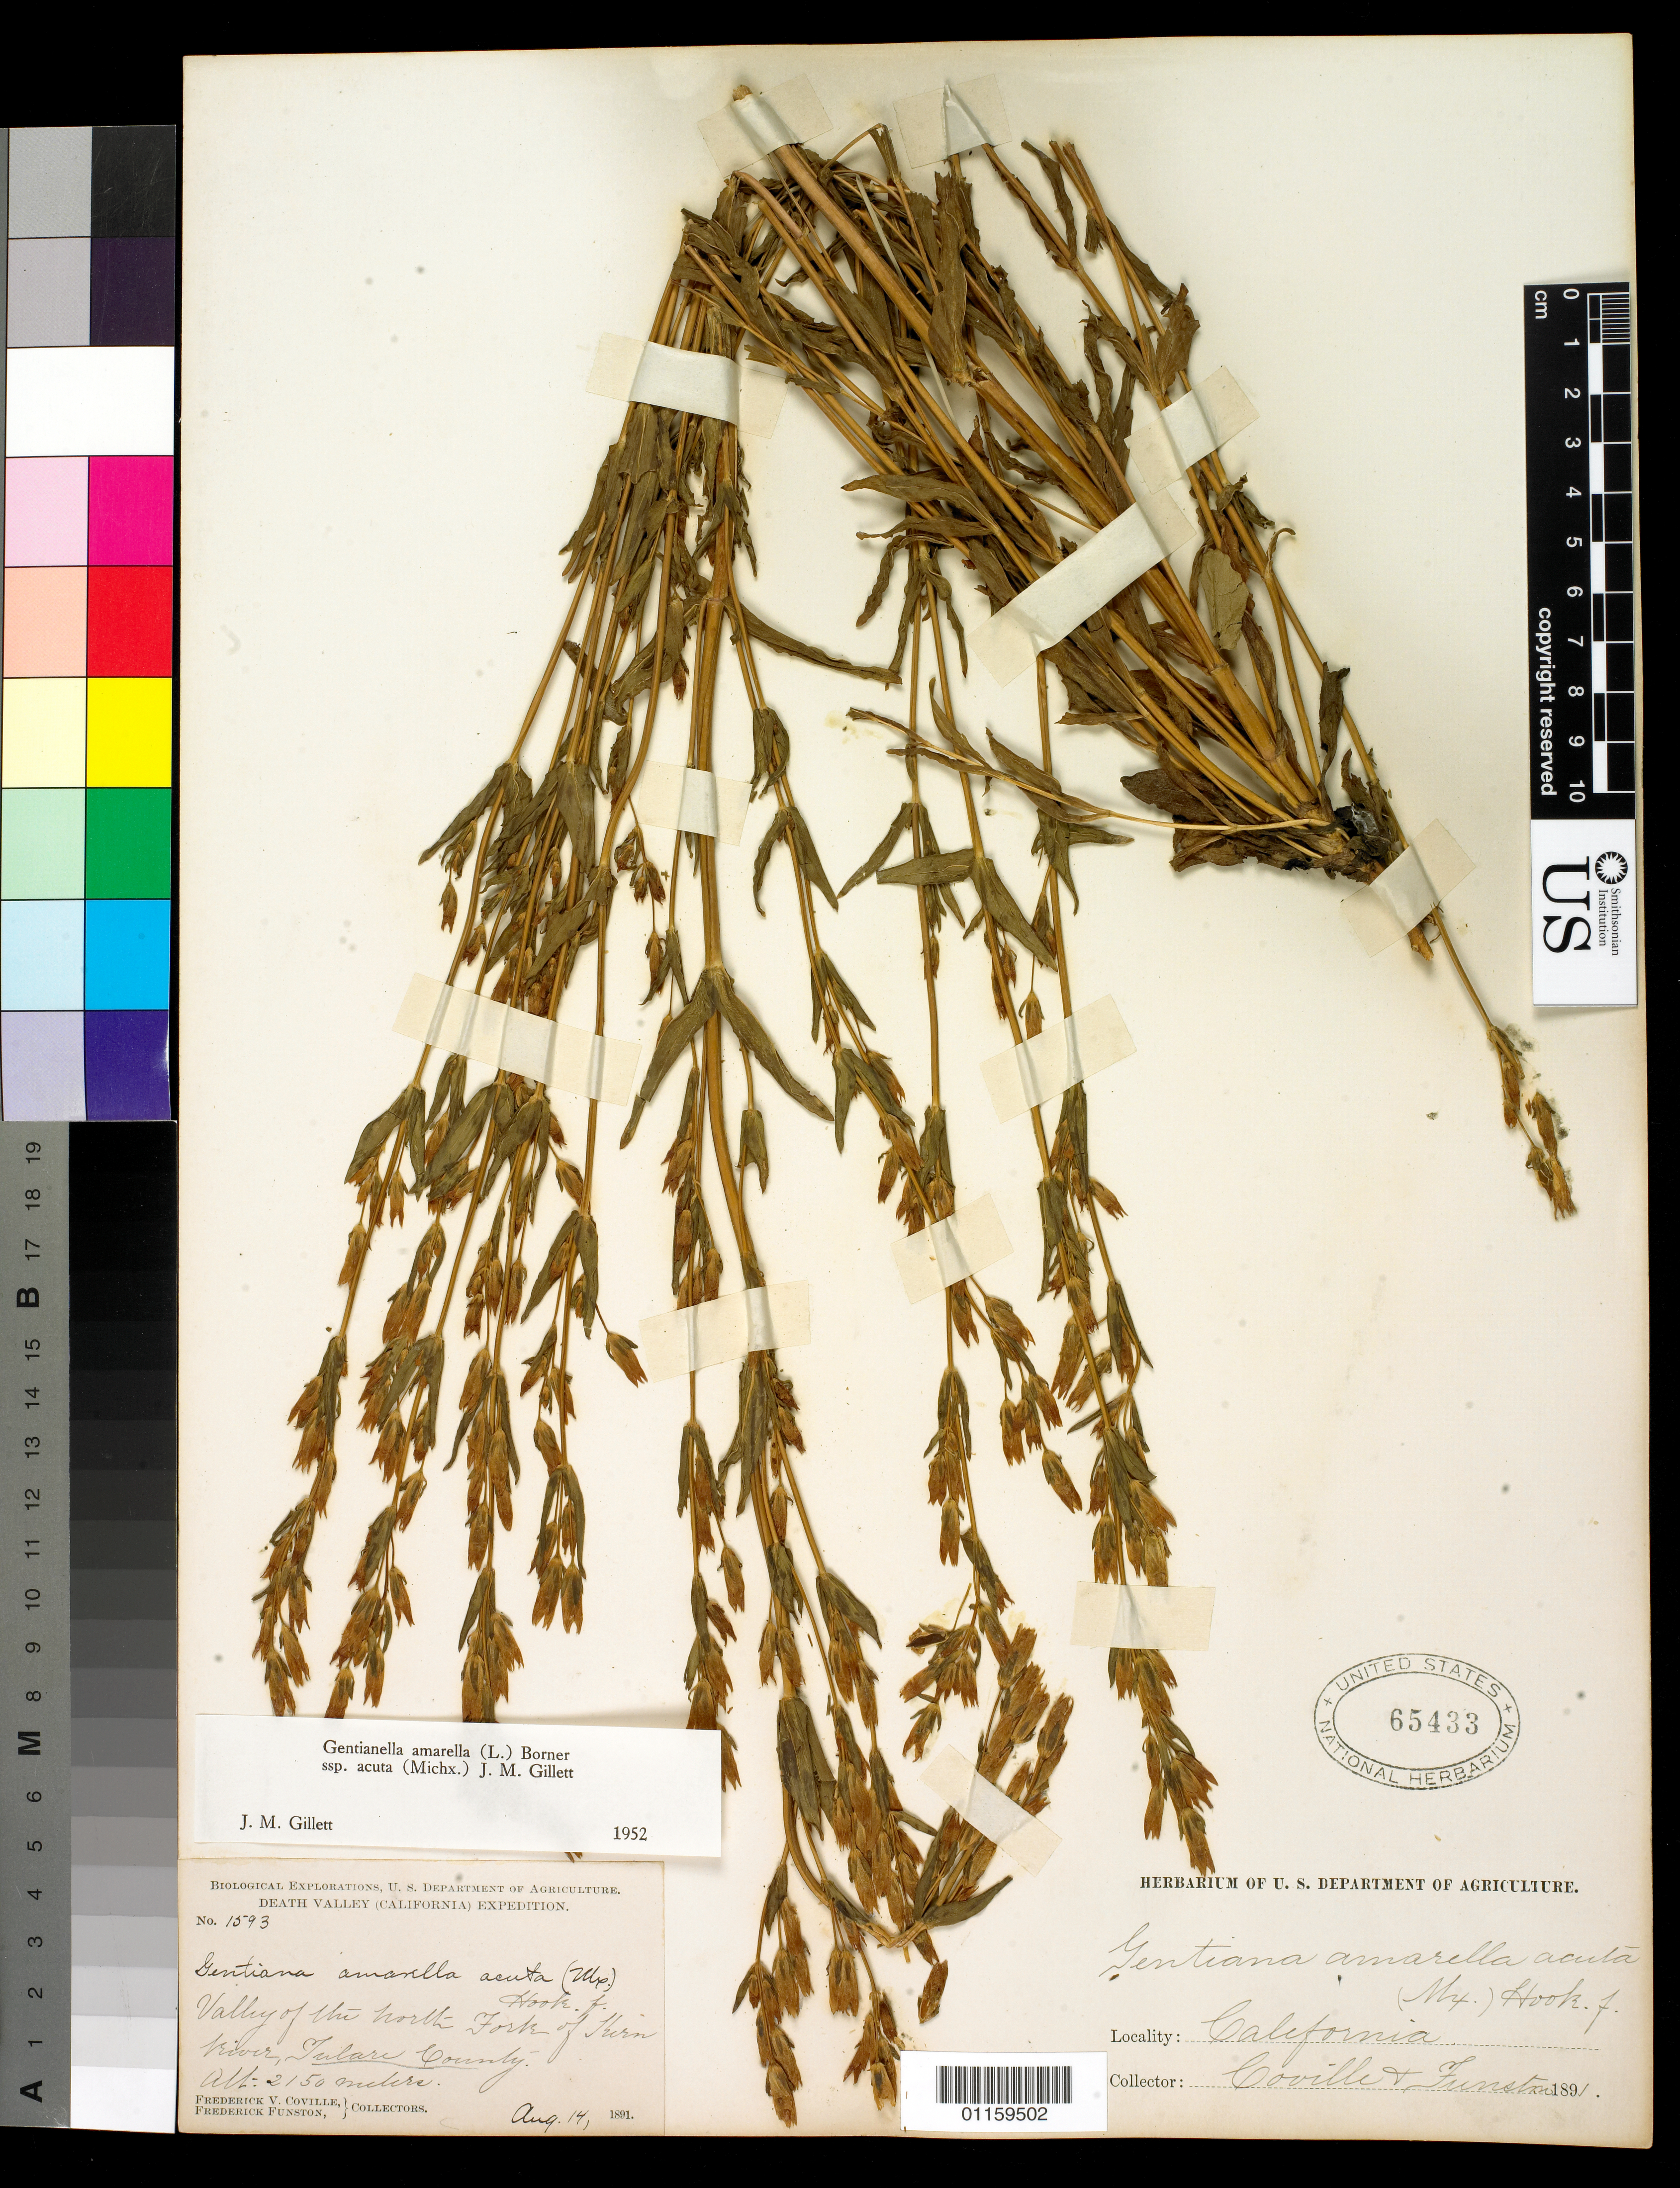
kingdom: Plantae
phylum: Tracheophyta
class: Magnoliopsida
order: Gentianales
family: Gentianaceae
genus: Gentianella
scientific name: Gentianella amarella subsp. acuta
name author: (Michx.) J.M. Gillett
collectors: F. V. Coville & F. Funston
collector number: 1593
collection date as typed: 14 Aug 1891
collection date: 1891-08-14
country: United States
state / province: California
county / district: Tulare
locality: Valley of the north Fork of Kern River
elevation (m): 2150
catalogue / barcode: US 65433